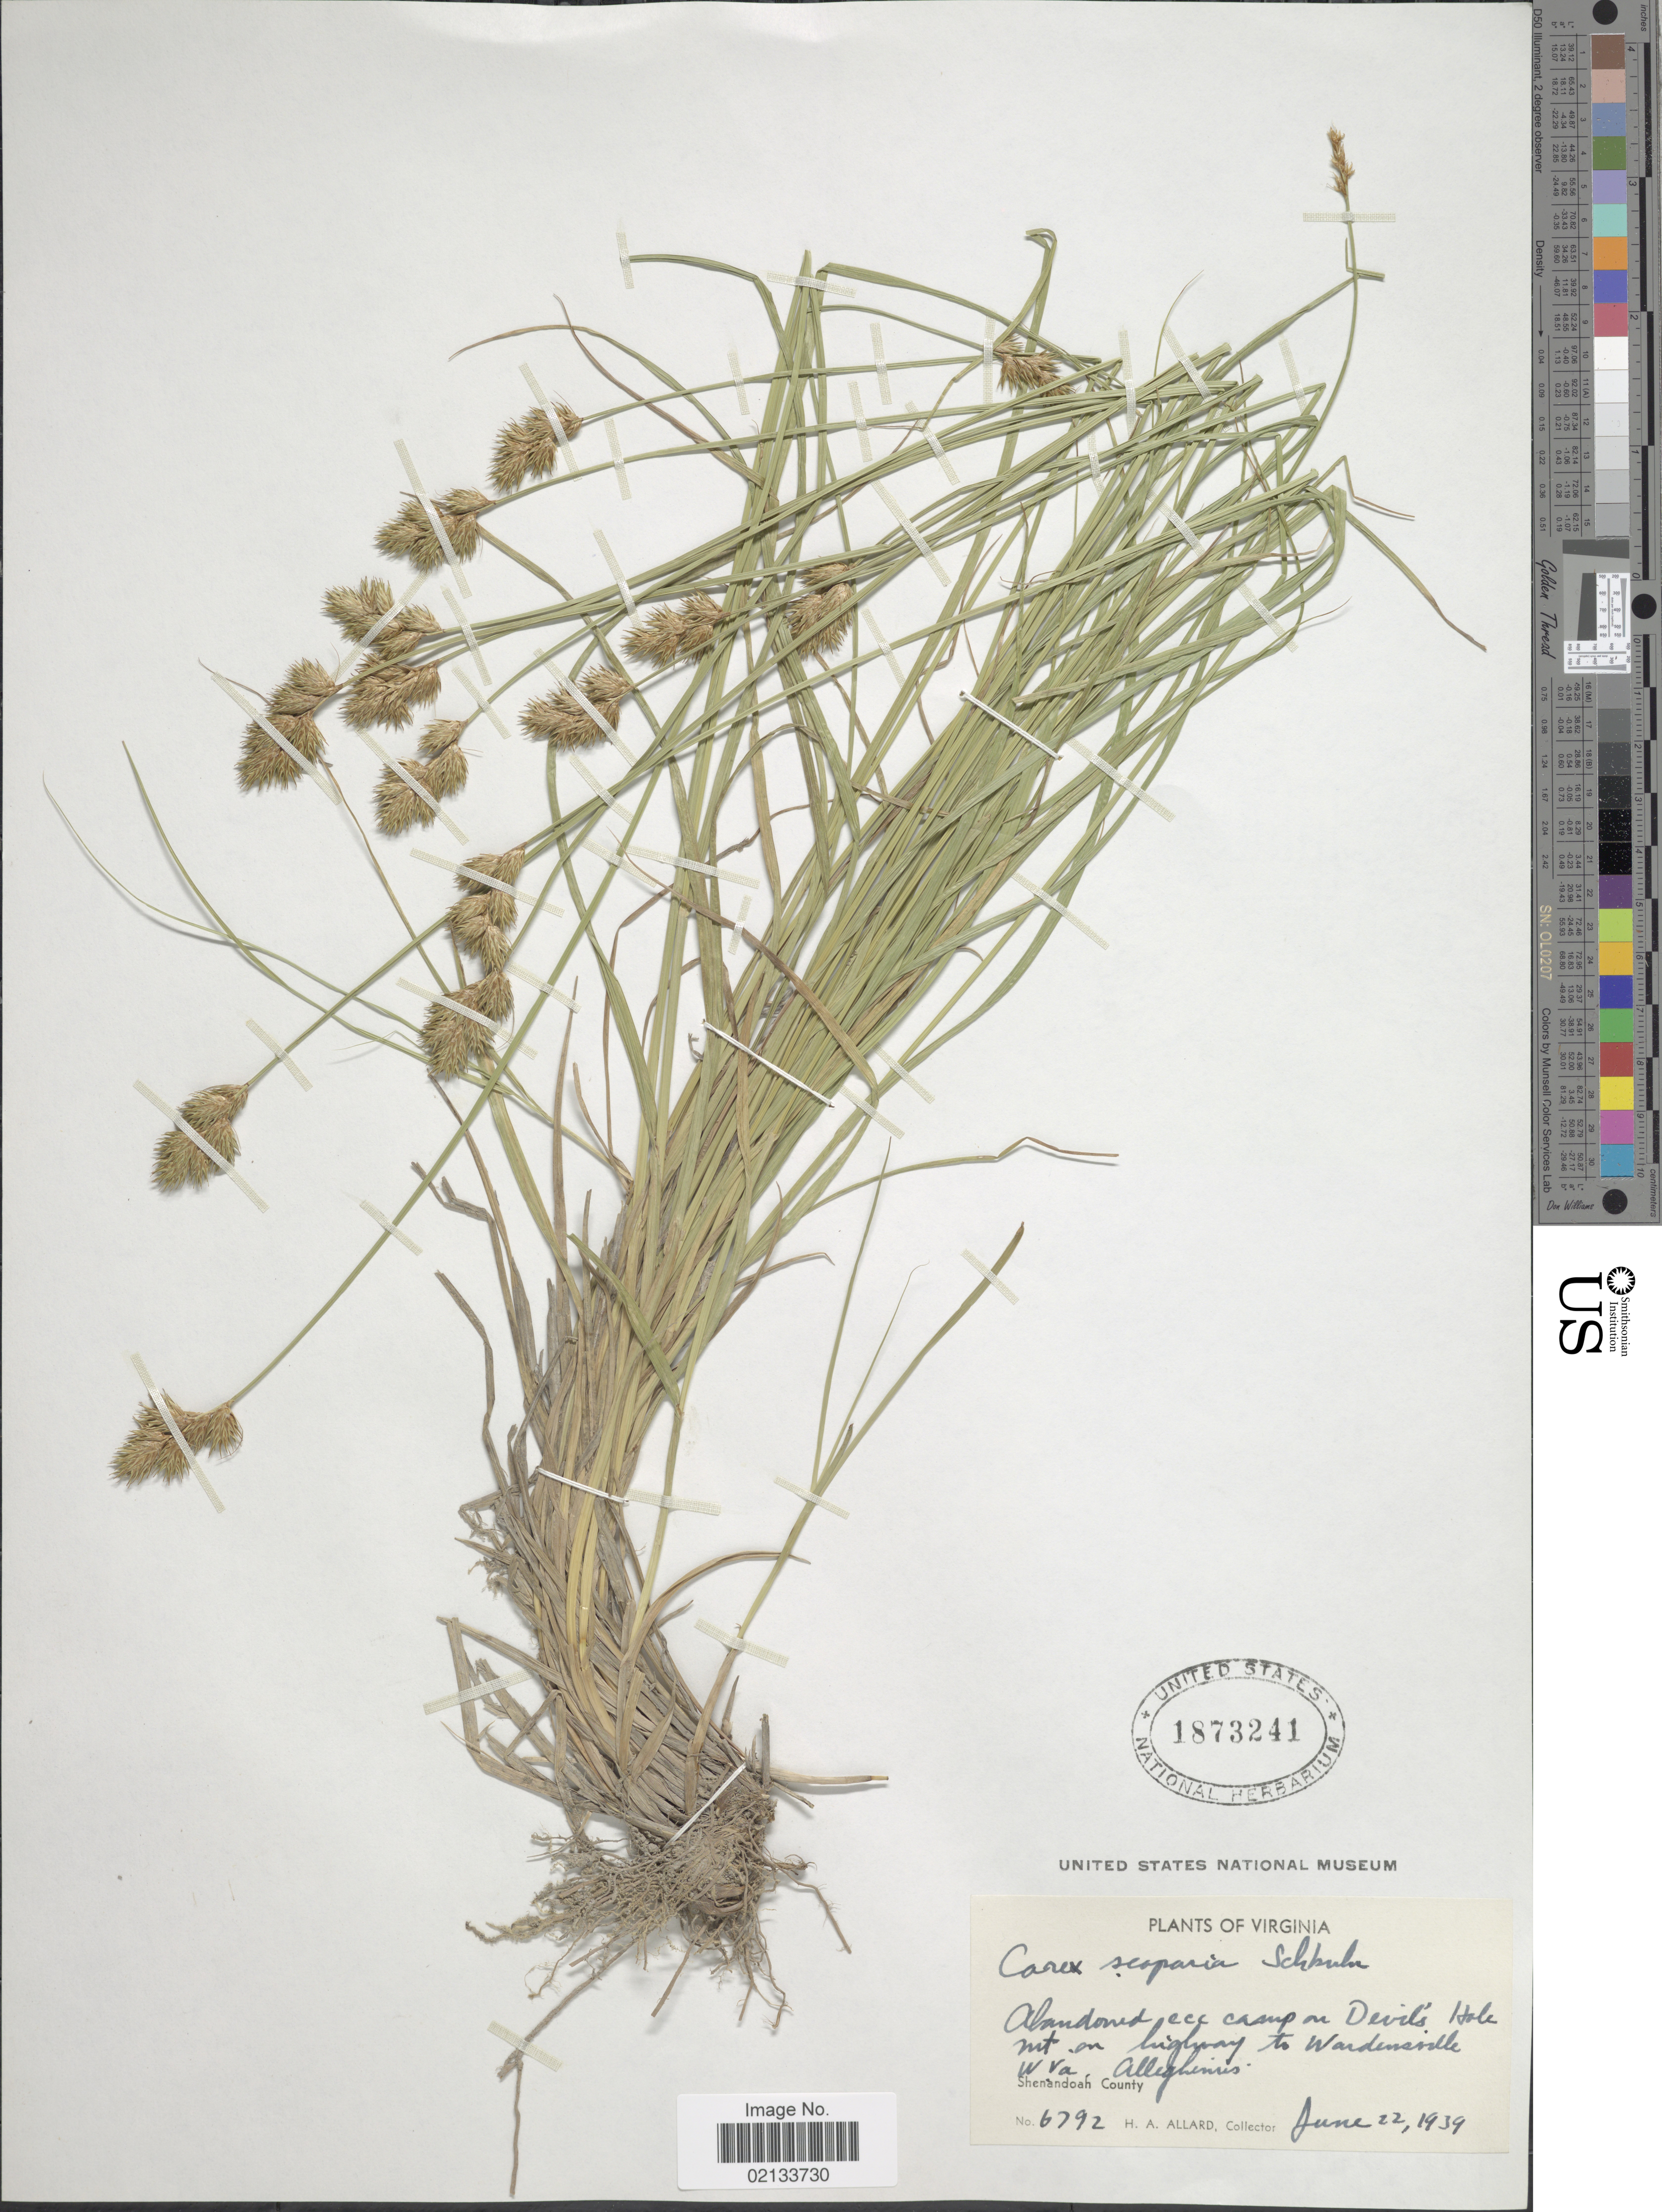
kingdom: Plantae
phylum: Tracheophyta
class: Liliopsida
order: Poales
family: Cyperaceae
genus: Carex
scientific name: Carex scoparia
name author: Schkuhr ex Willd.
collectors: H. A. Allard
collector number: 6792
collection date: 1939-06-22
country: United States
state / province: Virginia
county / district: Shenandoah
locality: Abandoned sec camp on Devil's Hale Mt, on highway to Wardensville, Alleghenies, Virginia, Shenandoah County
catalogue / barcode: US 1873241